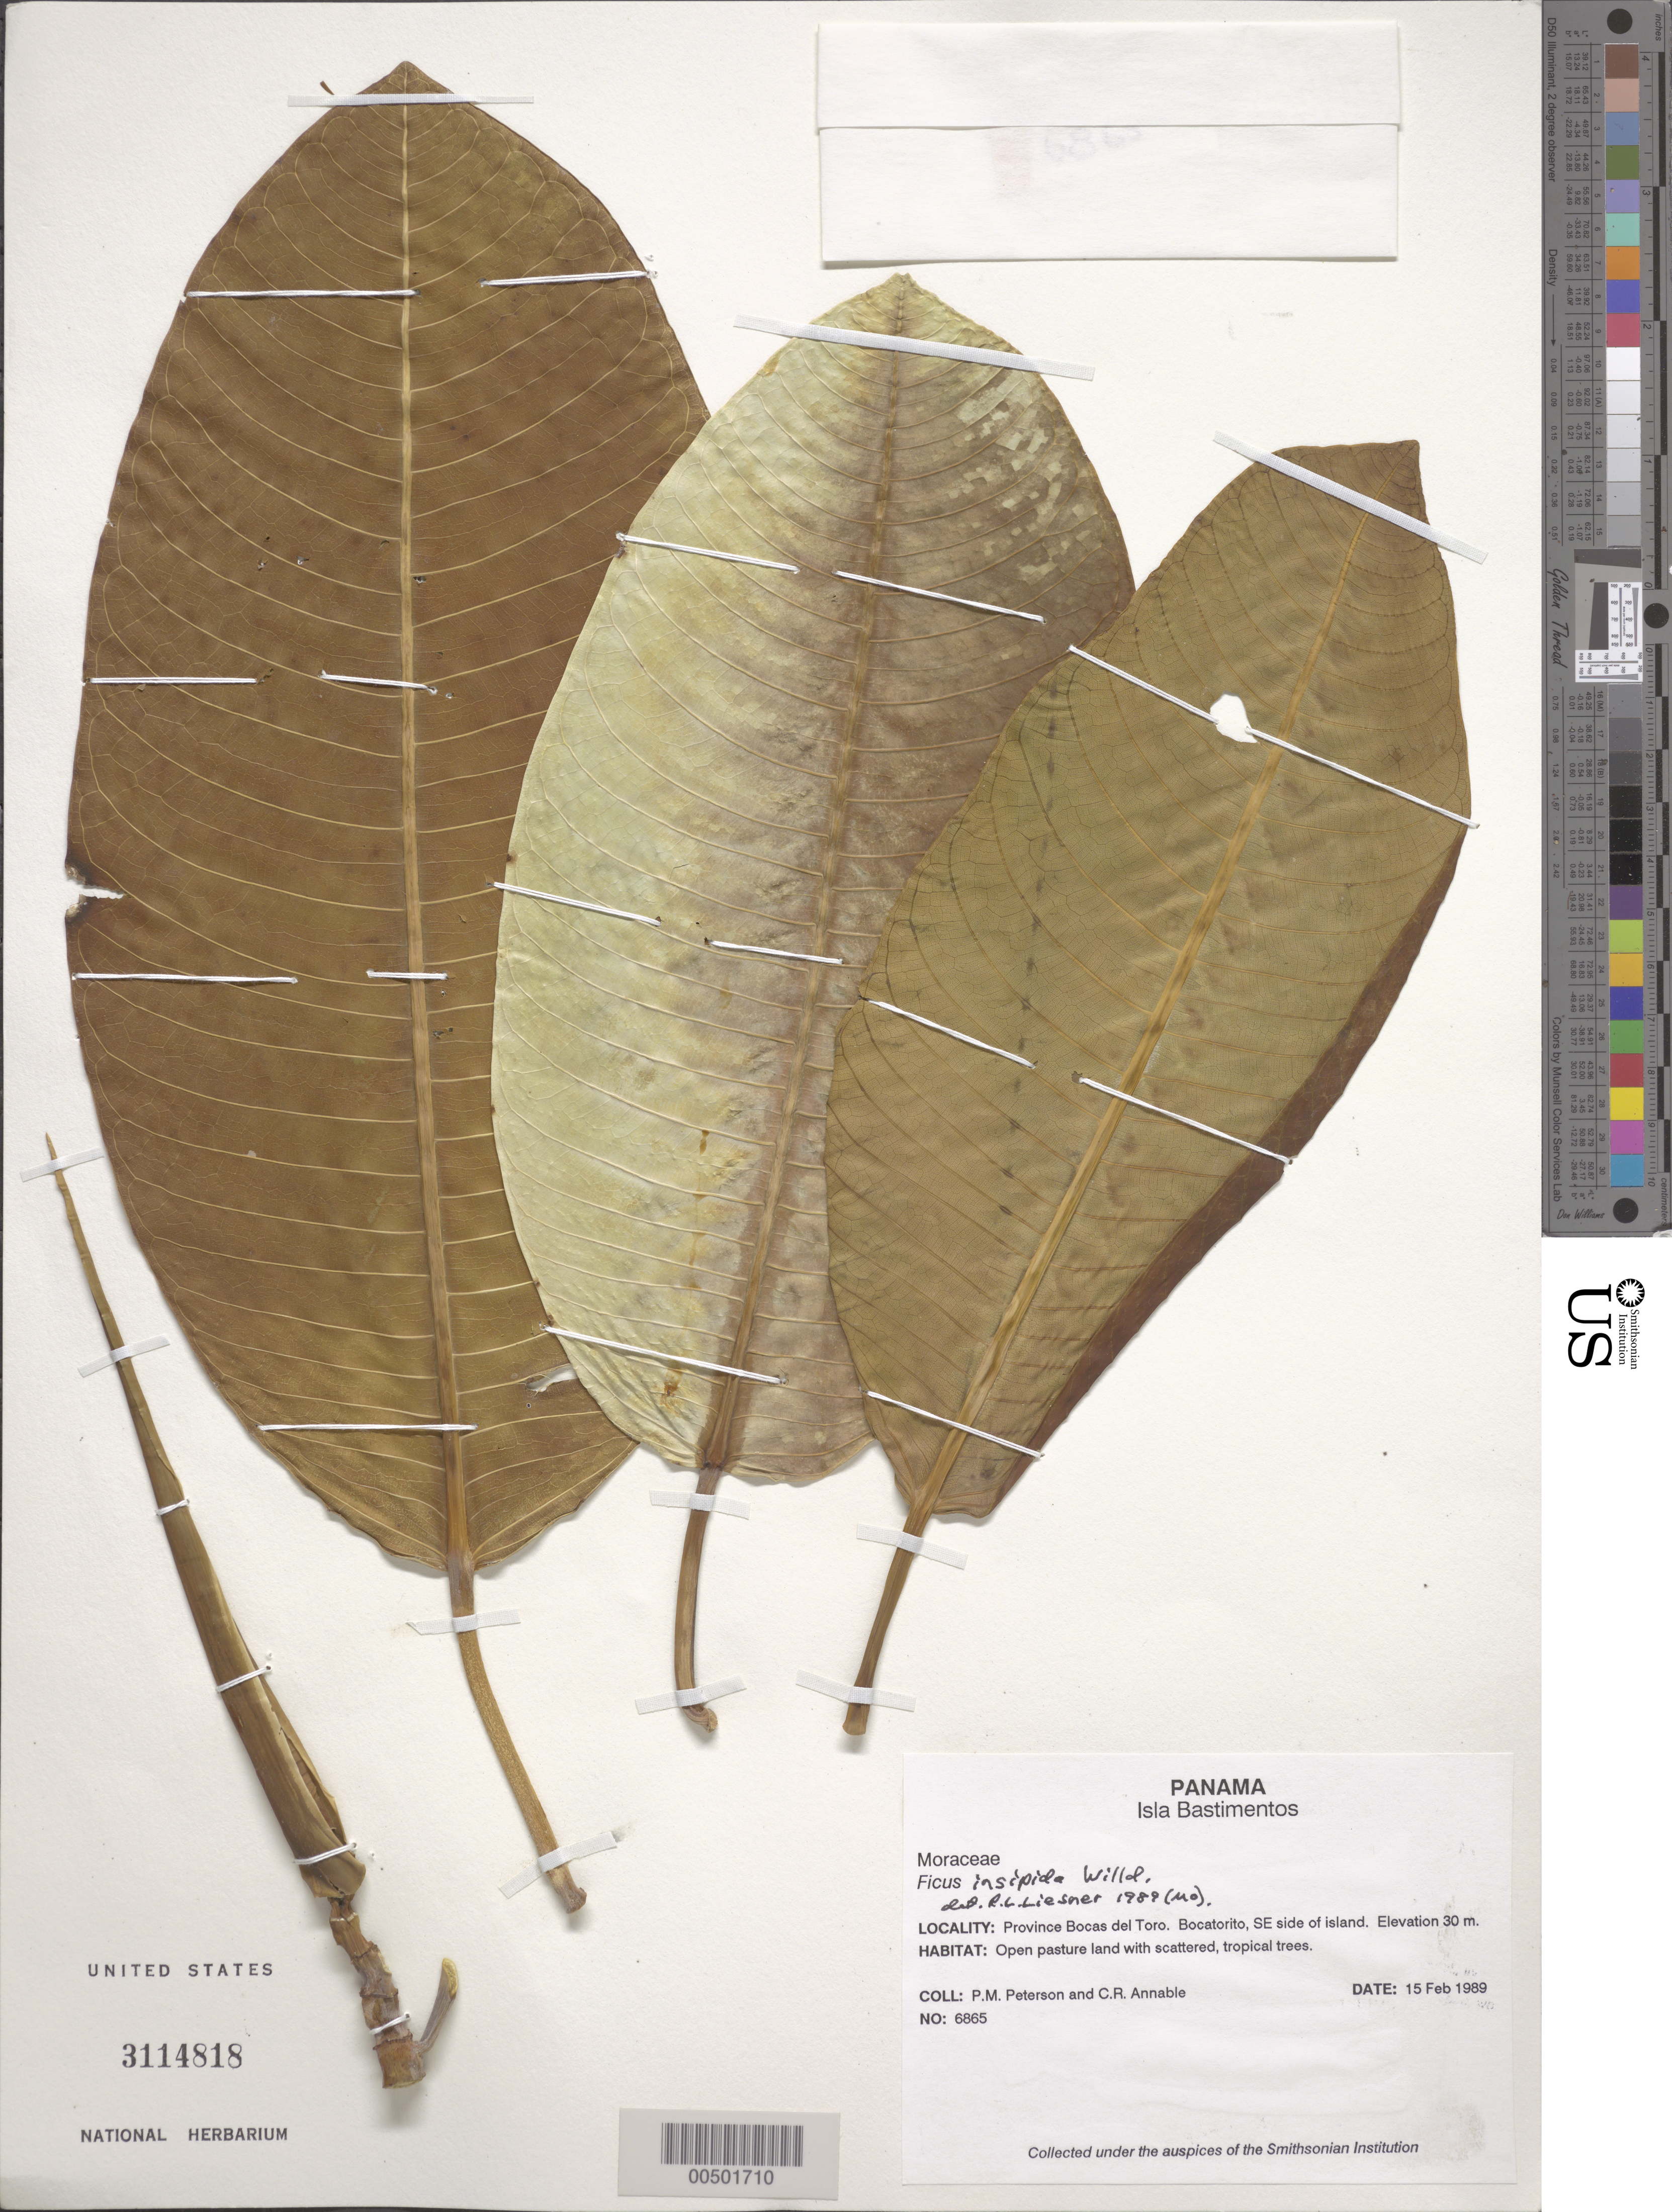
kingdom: Plantae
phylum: Tracheophyta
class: Magnoliopsida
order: Rosales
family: Moraceae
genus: Ficus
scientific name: Ficus insipida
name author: Willd.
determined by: Liesner, R. L.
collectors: P. M. Peterson & C. R. Annable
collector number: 06865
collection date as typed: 15 Feb 1989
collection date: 1989-02-15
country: Panama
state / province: Bocas del Toro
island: San Cristóbal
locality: Isla San Cristobal, BocaTorito, SE side of Island.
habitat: Open pasture land with scattered, tropical trees.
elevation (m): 30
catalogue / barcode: US 3114818